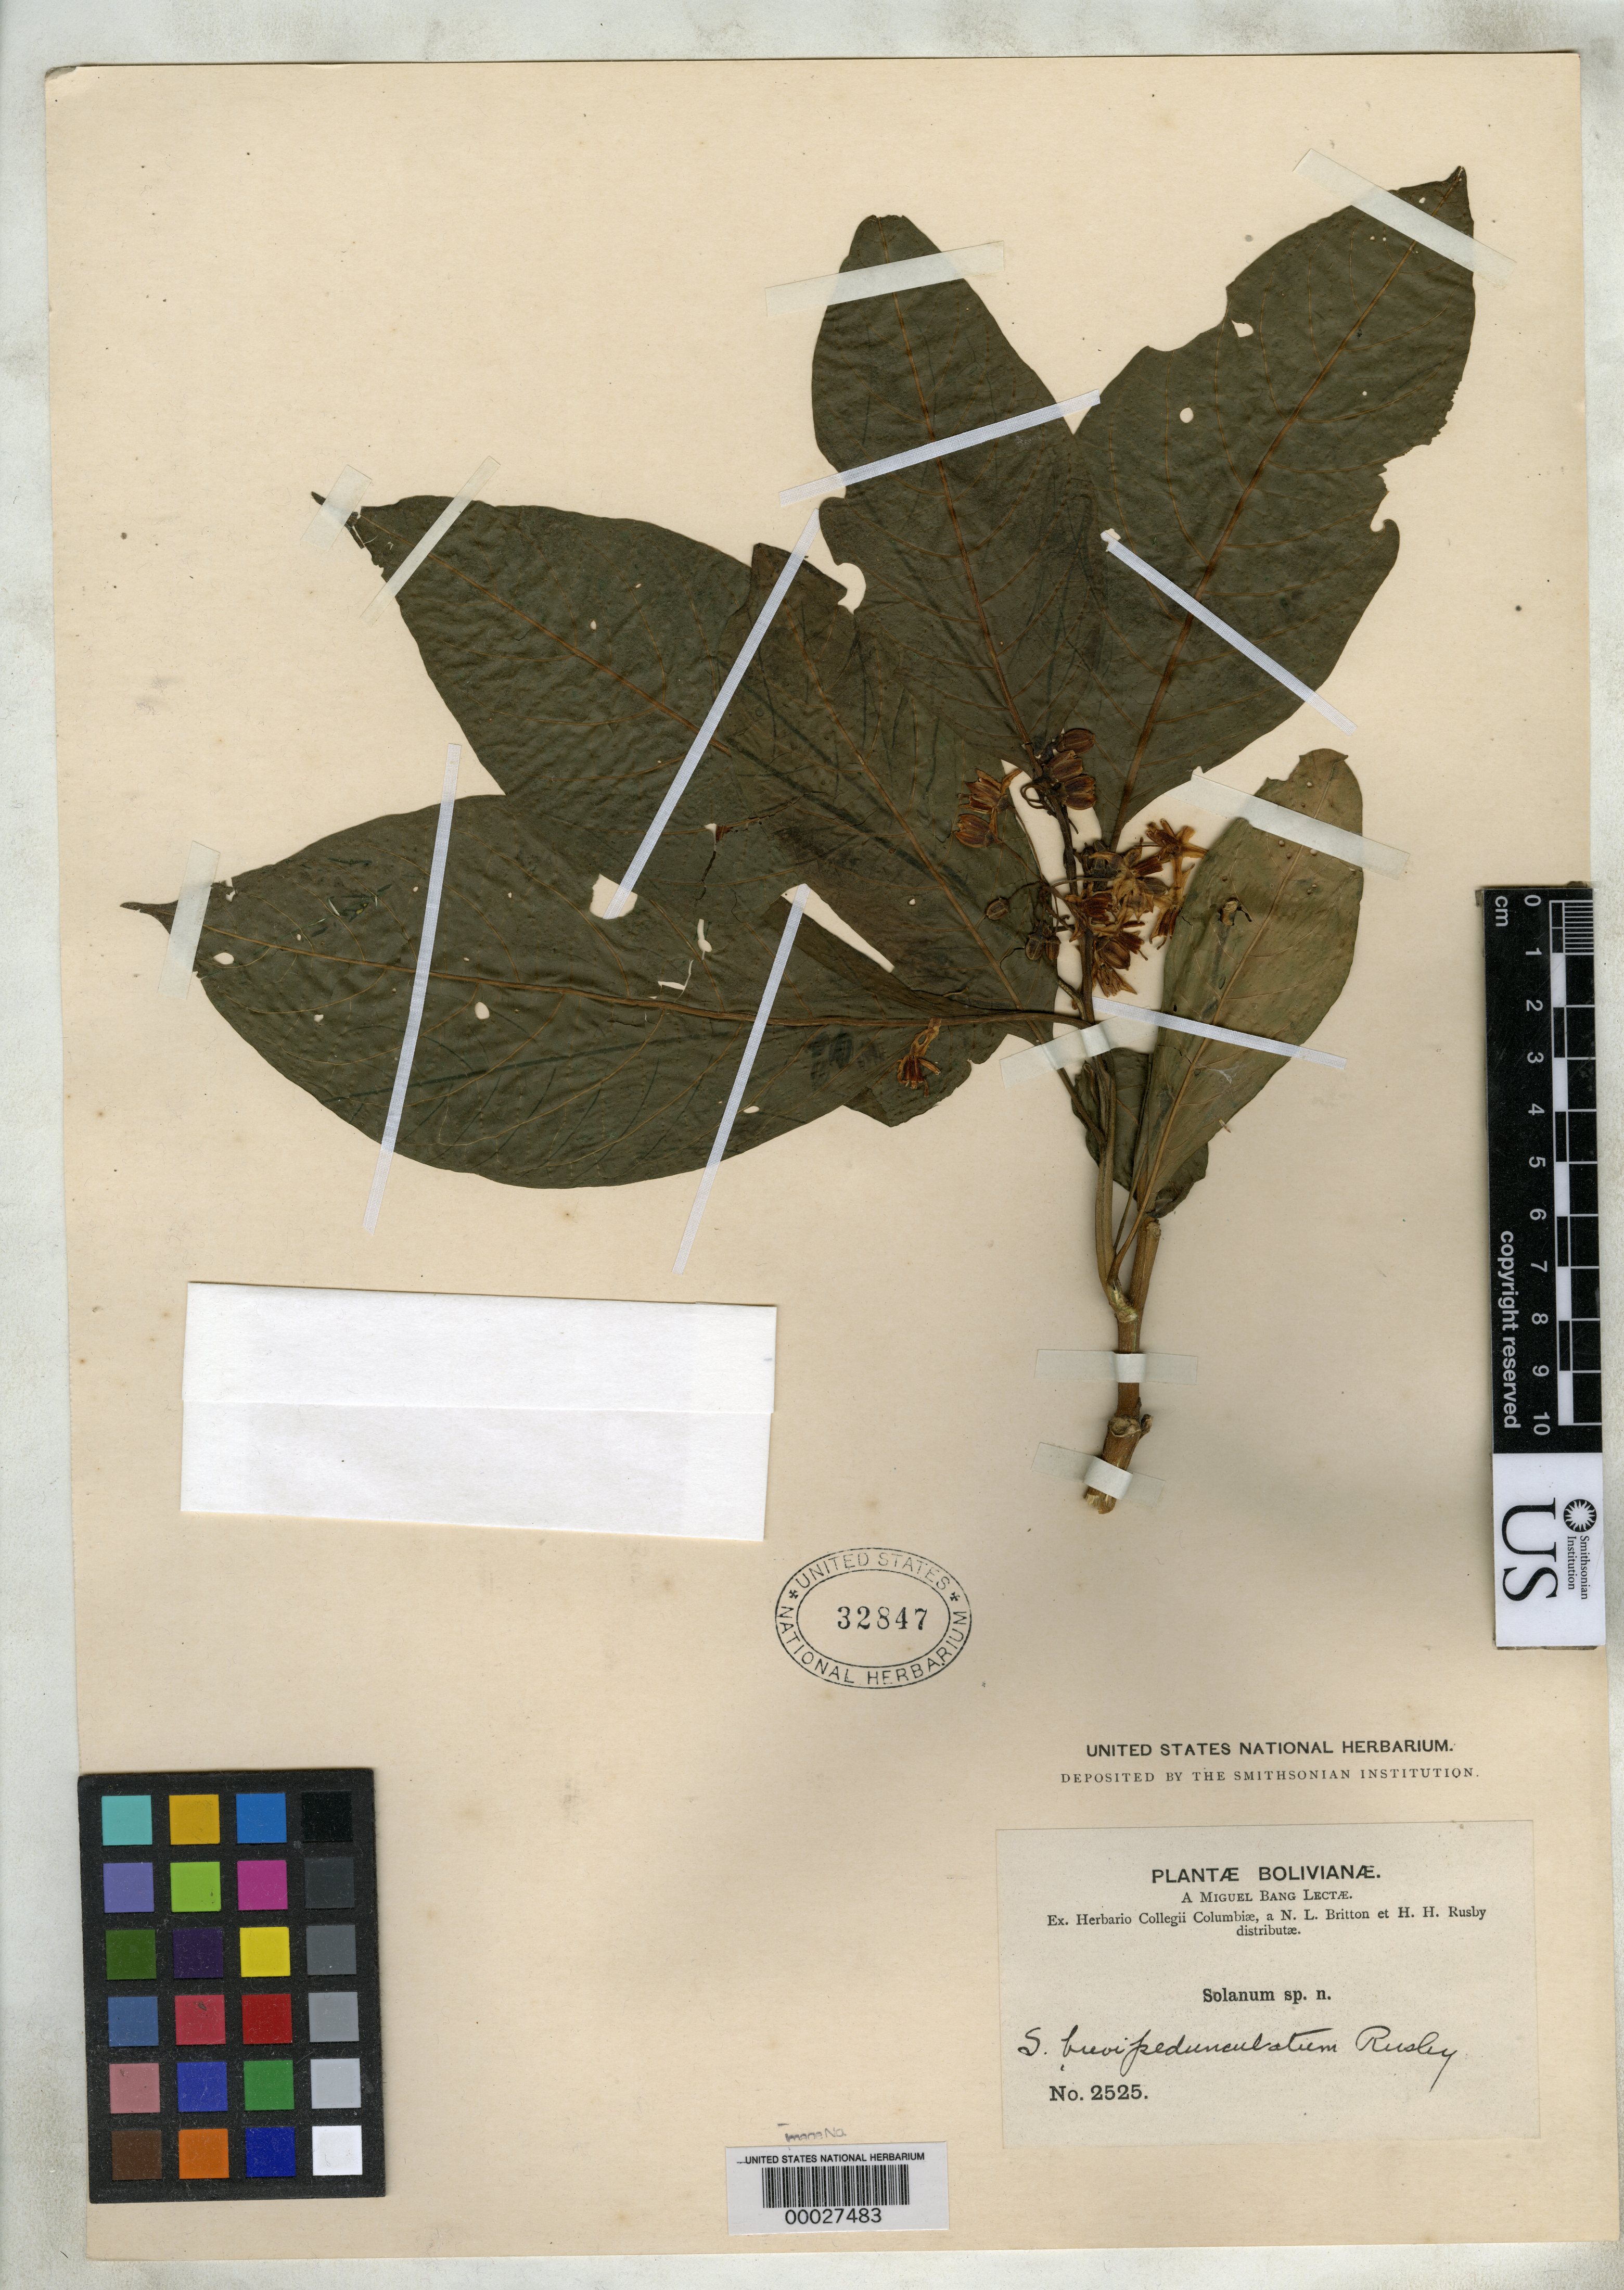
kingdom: Plantae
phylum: Tracheophyta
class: Magnoliopsida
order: Solanales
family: Solanaceae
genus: Solanum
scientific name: Solanum brevipedunculatum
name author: Rusby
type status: Isotype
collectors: M. Bang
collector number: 2525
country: Bolivia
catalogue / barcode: US 32847